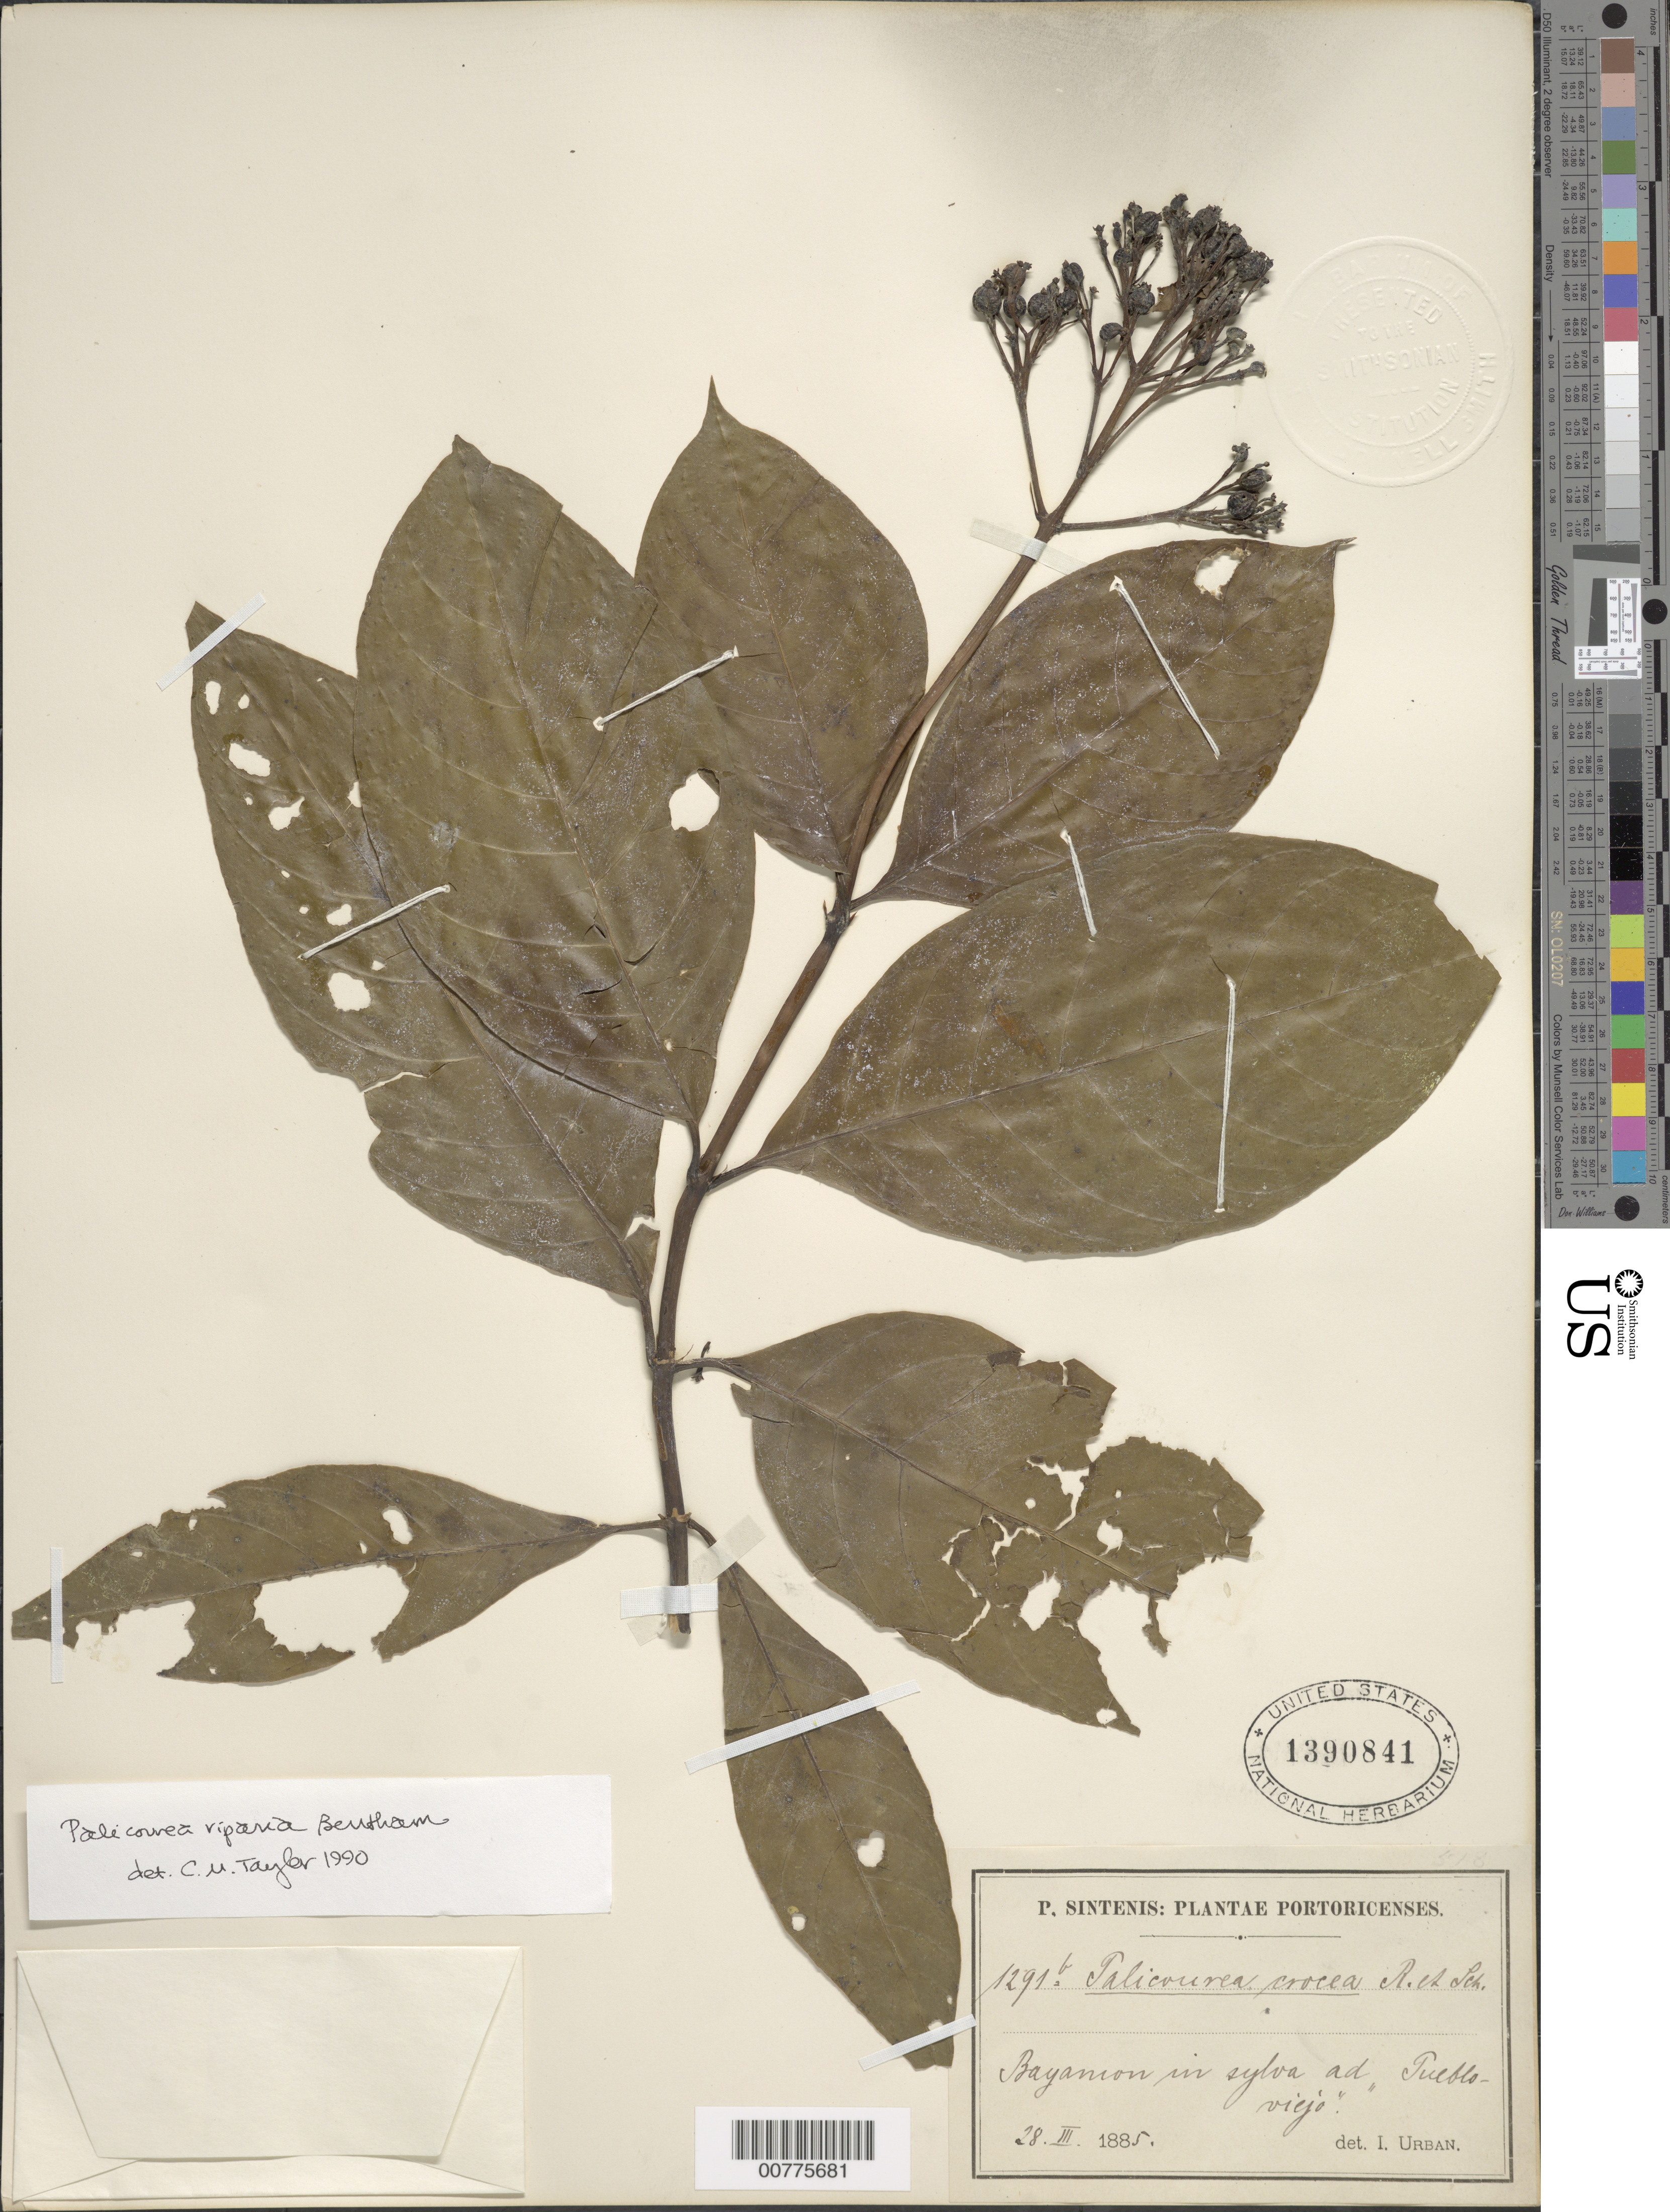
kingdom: Plantae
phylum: Tracheophyta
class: Magnoliopsida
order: Gentianales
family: Rubiaceae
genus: Palicourea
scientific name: Palicourea croceoides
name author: Desv. ex Ham.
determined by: Taylor, Charlotte M.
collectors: P. Sintenis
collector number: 1291b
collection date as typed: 28 Mar 1885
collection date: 1885-03-28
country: Puerto Rico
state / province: Bayamón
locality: Bayamon in sylva ad Pueblo-viejo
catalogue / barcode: US 1390841